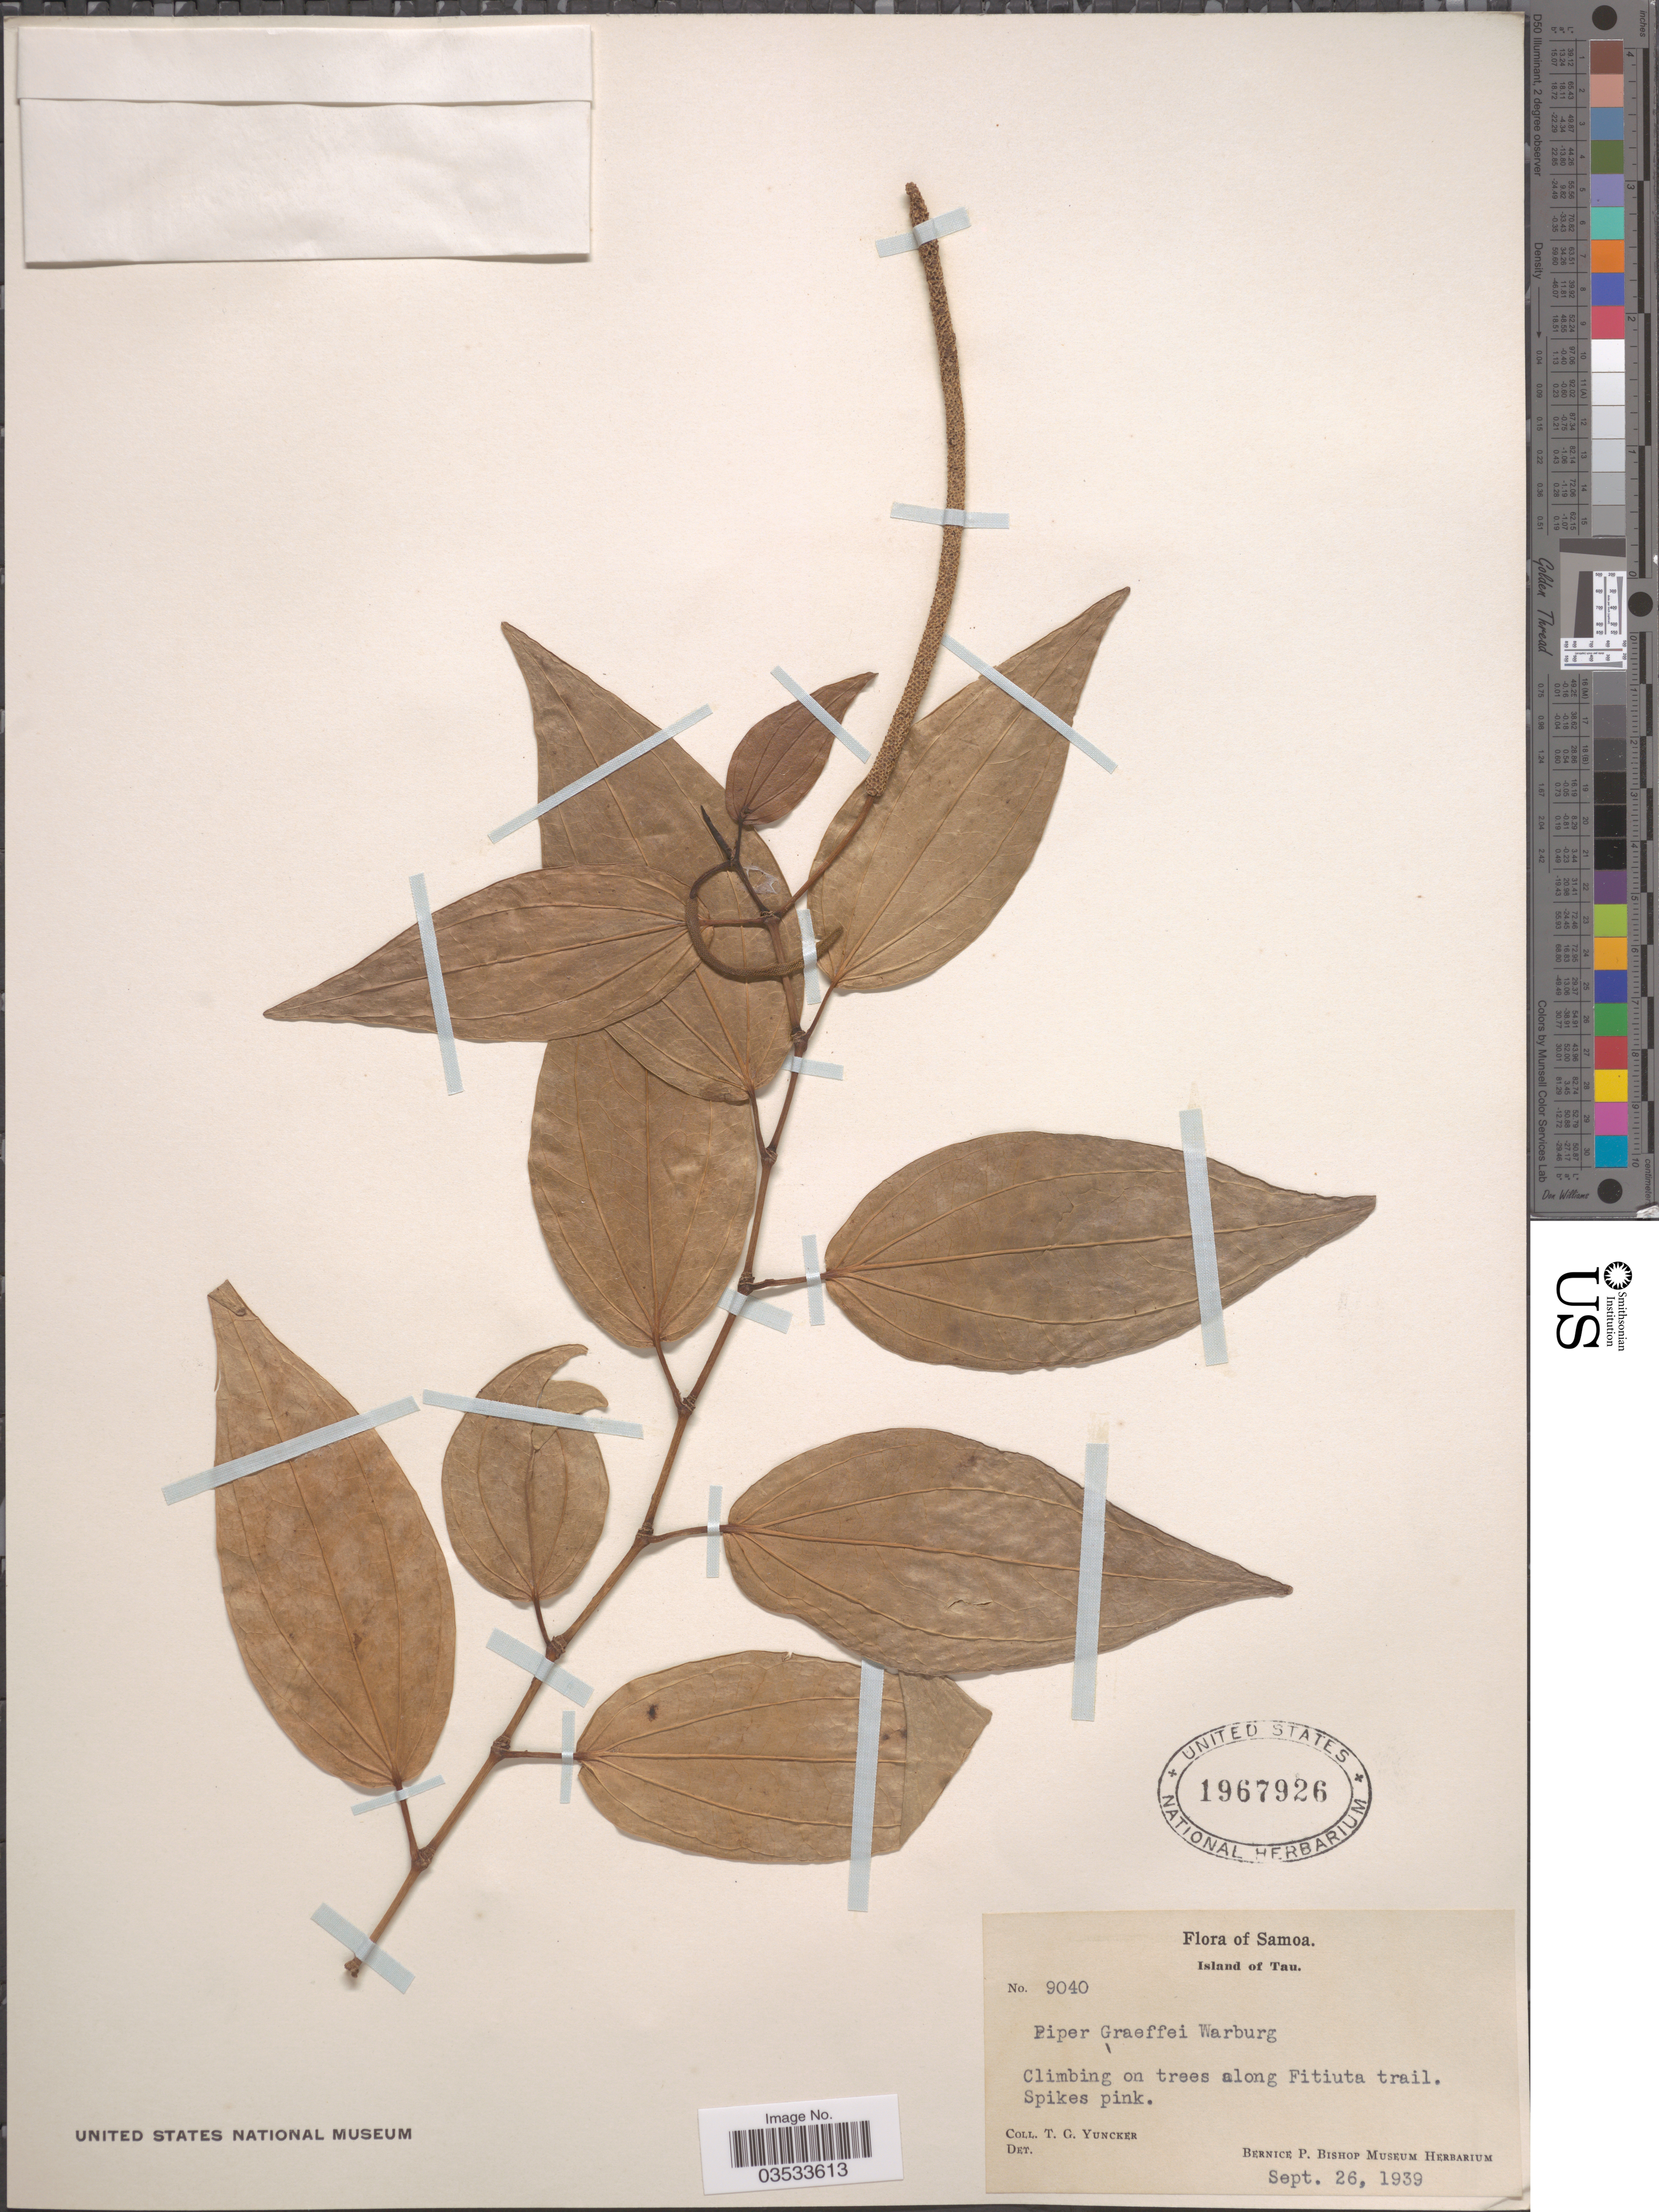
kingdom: Plantae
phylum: Tracheophyta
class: Magnoliopsida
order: Piperales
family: Piperaceae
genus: Piper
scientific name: Piper graeffei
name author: Warb.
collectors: T. G. Yuncker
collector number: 9040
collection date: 1939-09-26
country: American Samoa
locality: Samoa. Island of Tau. Along Fitiuta trail.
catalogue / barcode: US 1967926